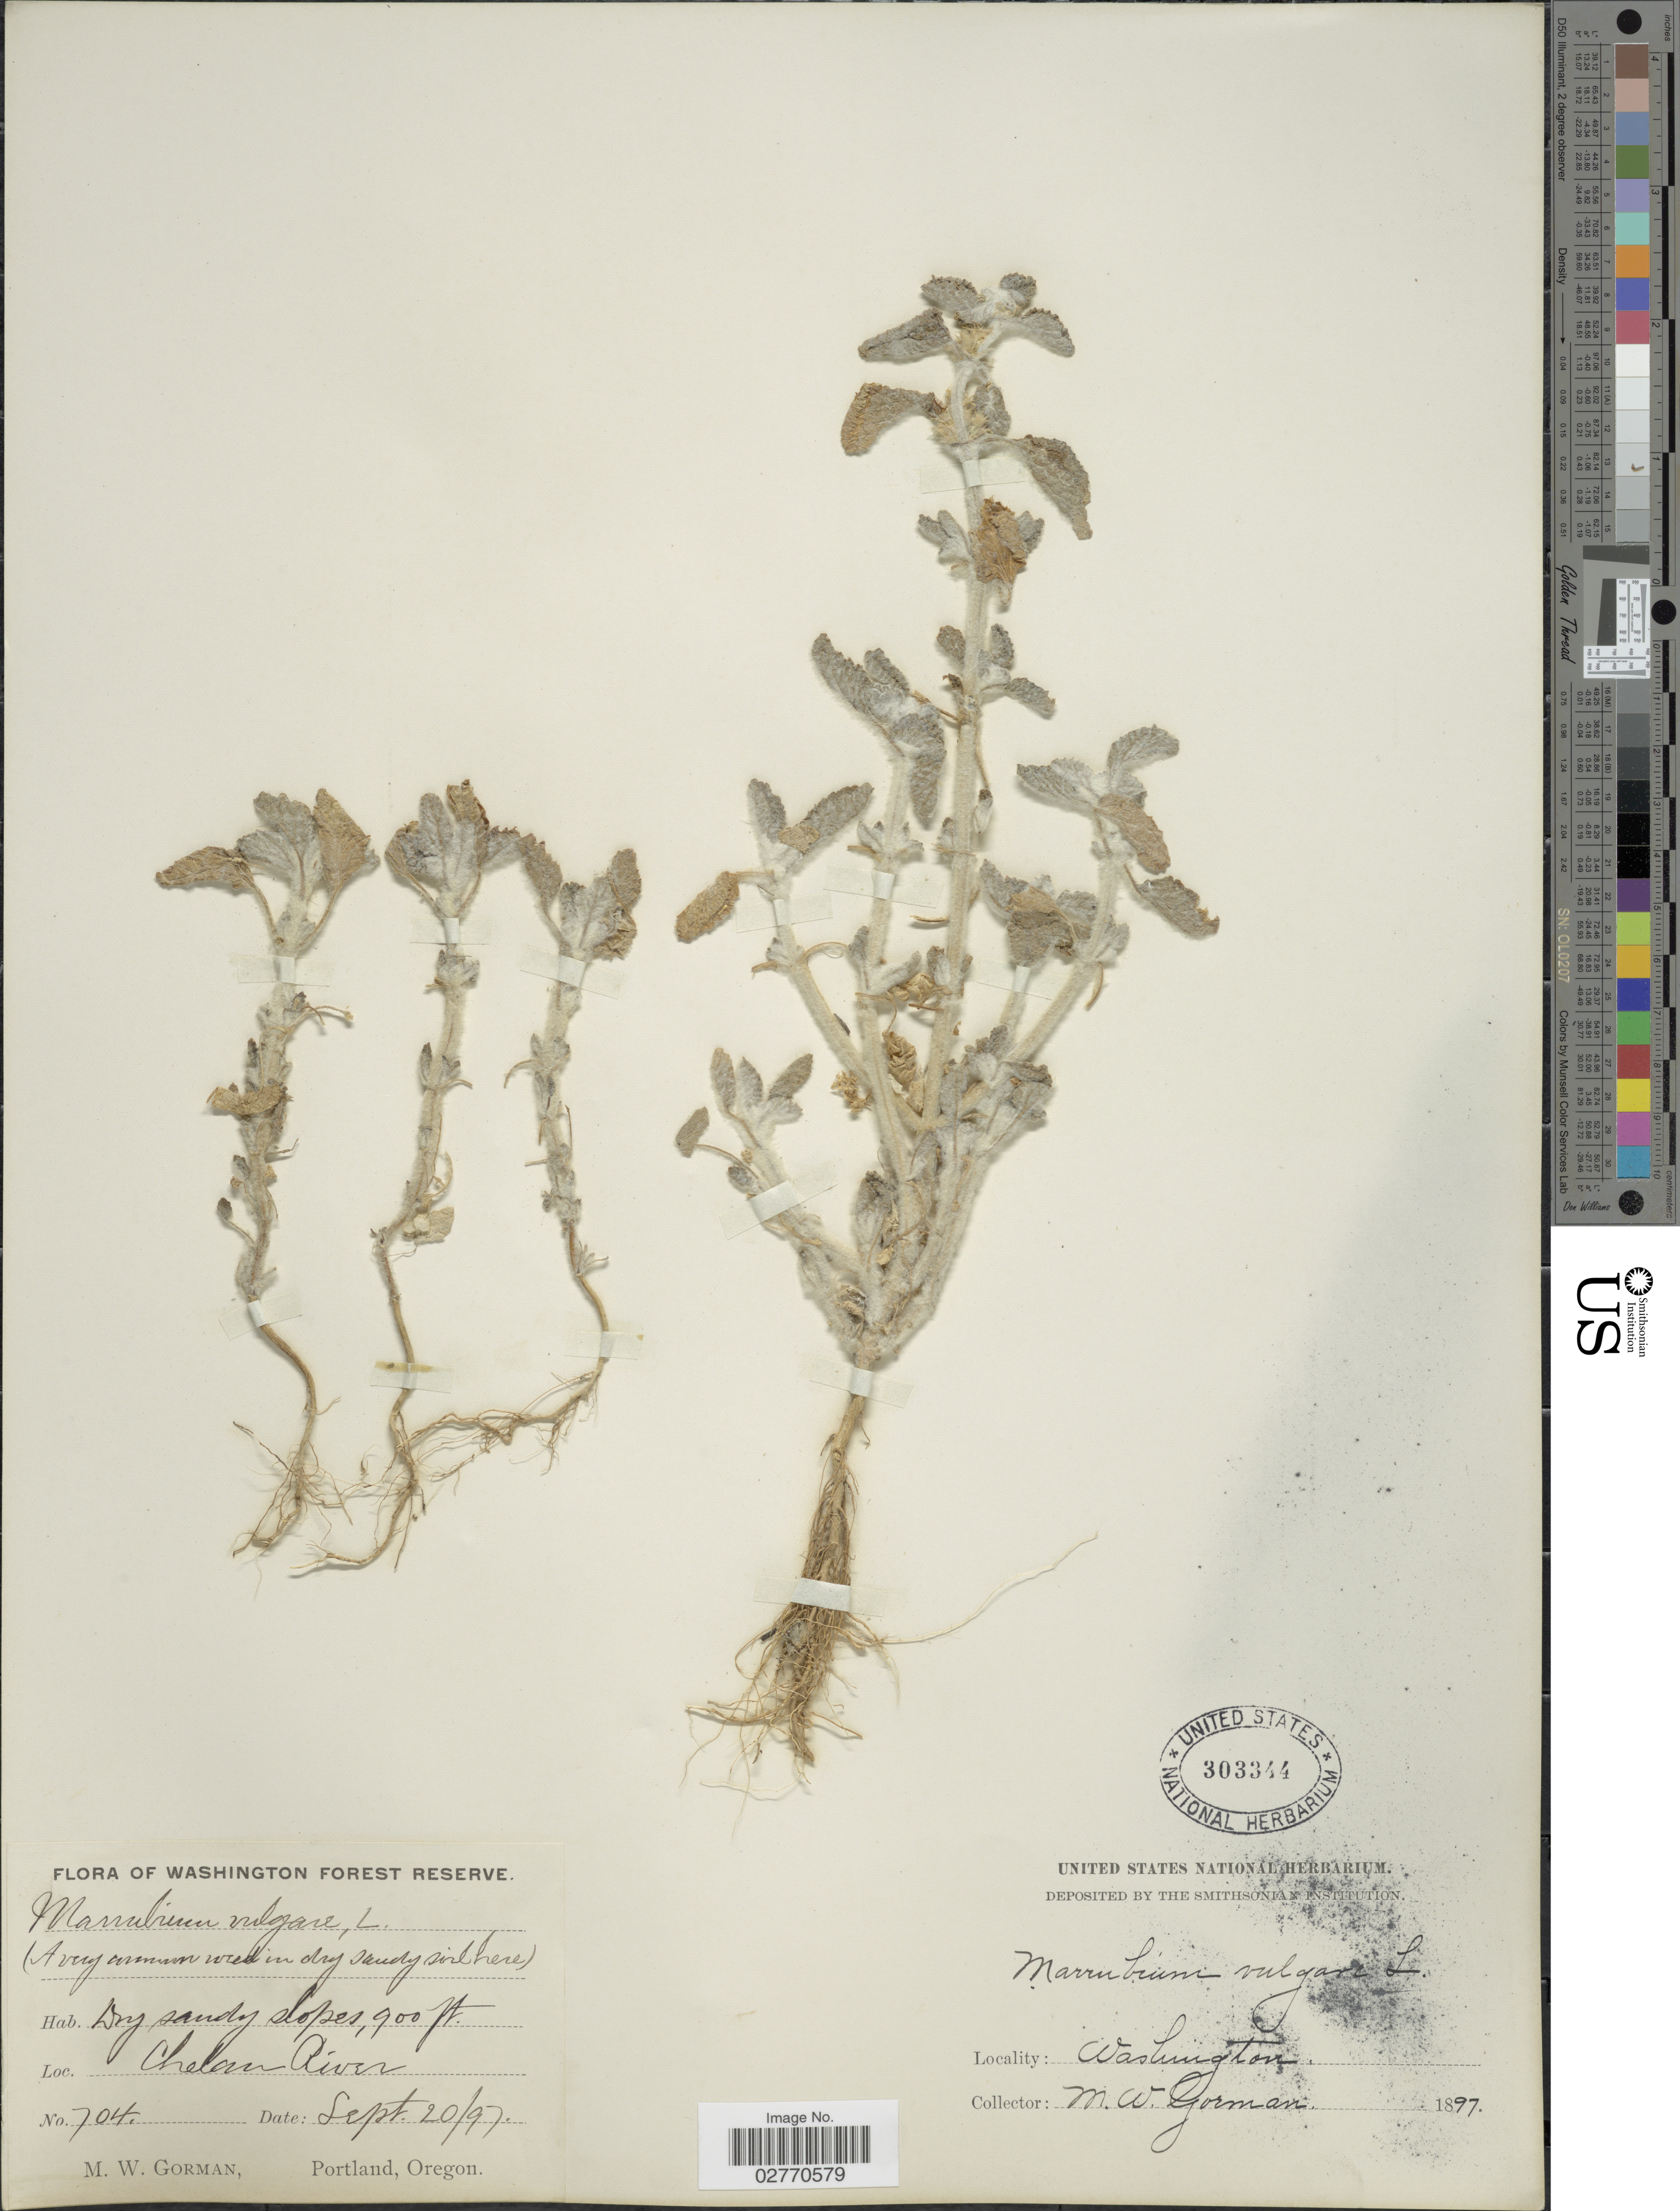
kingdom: Plantae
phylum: Tracheophyta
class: Magnoliopsida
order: Lamiales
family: Lamiaceae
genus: Marrubium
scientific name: Marrubium vulgare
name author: L.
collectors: M. W. Gorman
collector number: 704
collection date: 1897-09-20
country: United States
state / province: Washington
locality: Washington Forest Reserve, Chelan River.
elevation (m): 274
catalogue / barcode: US 303344